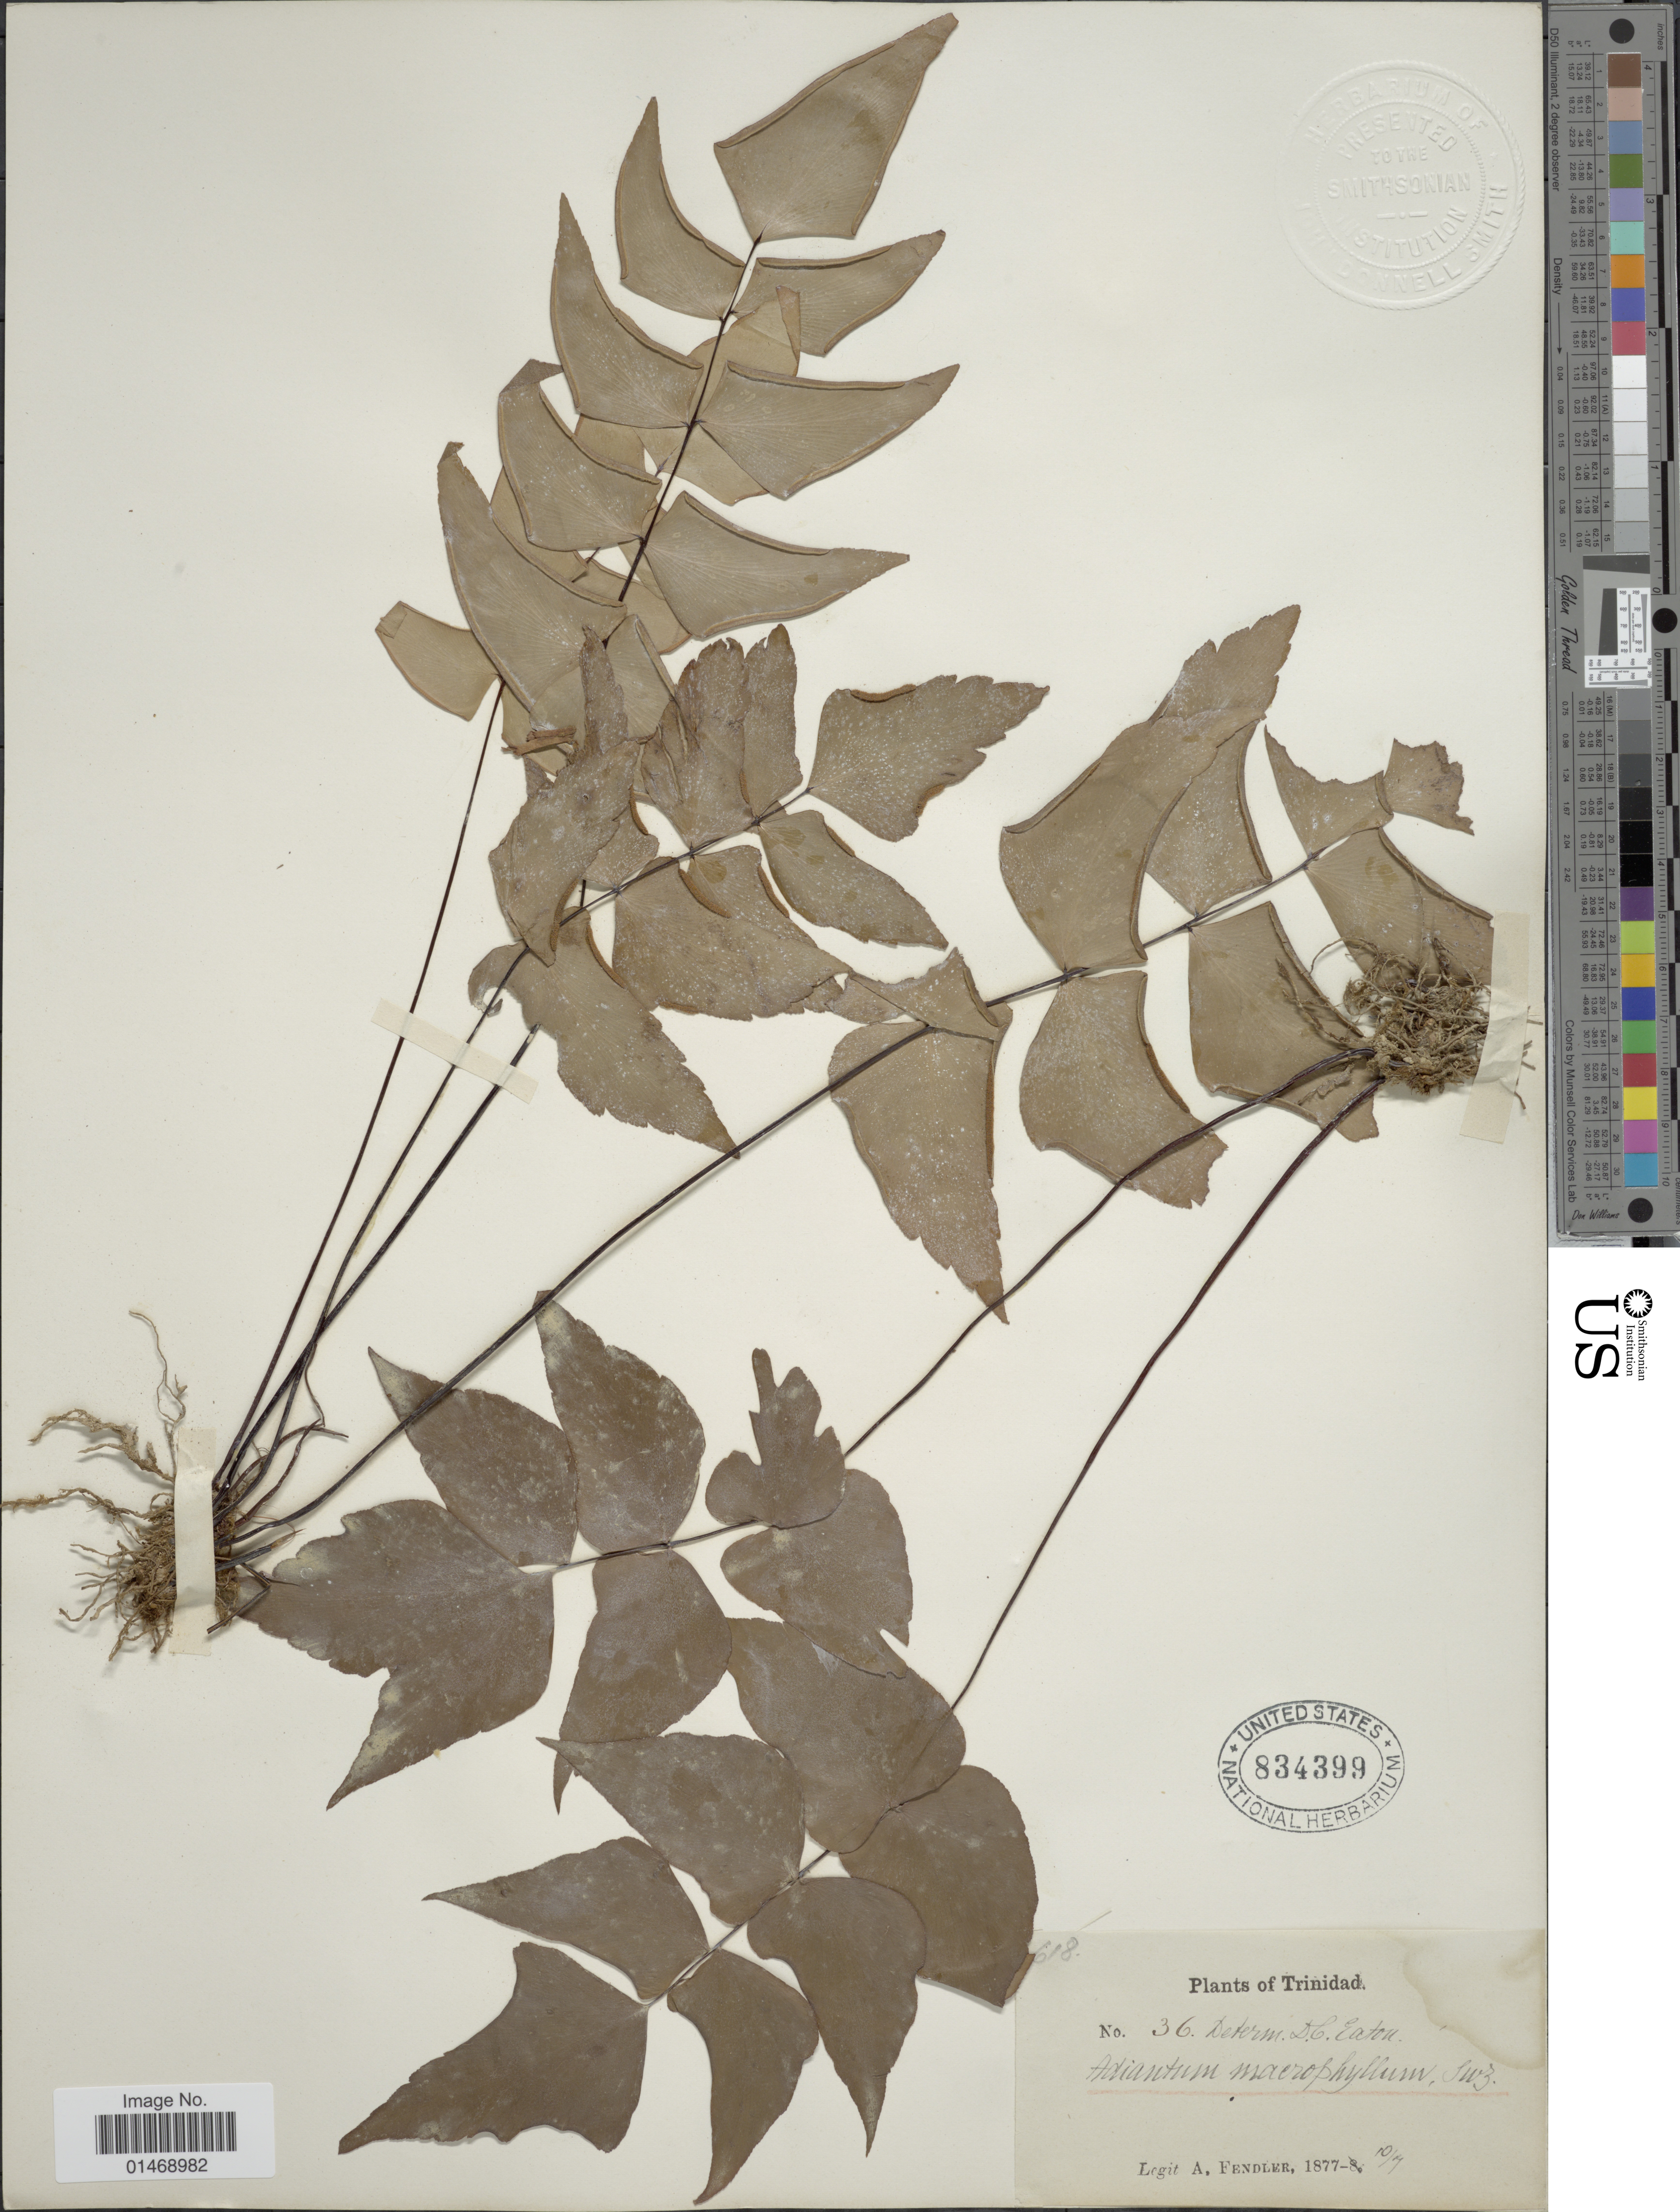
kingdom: Plantae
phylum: Tracheophyta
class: Polypodiopsida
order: Polypodiales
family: Pteridaceae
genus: Adiantum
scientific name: Adiantum macrophyllum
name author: Sw.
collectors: A. Fendler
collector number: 36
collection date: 1877-07-10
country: Trinidad and Tobago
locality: Trinidad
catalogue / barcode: US 834399